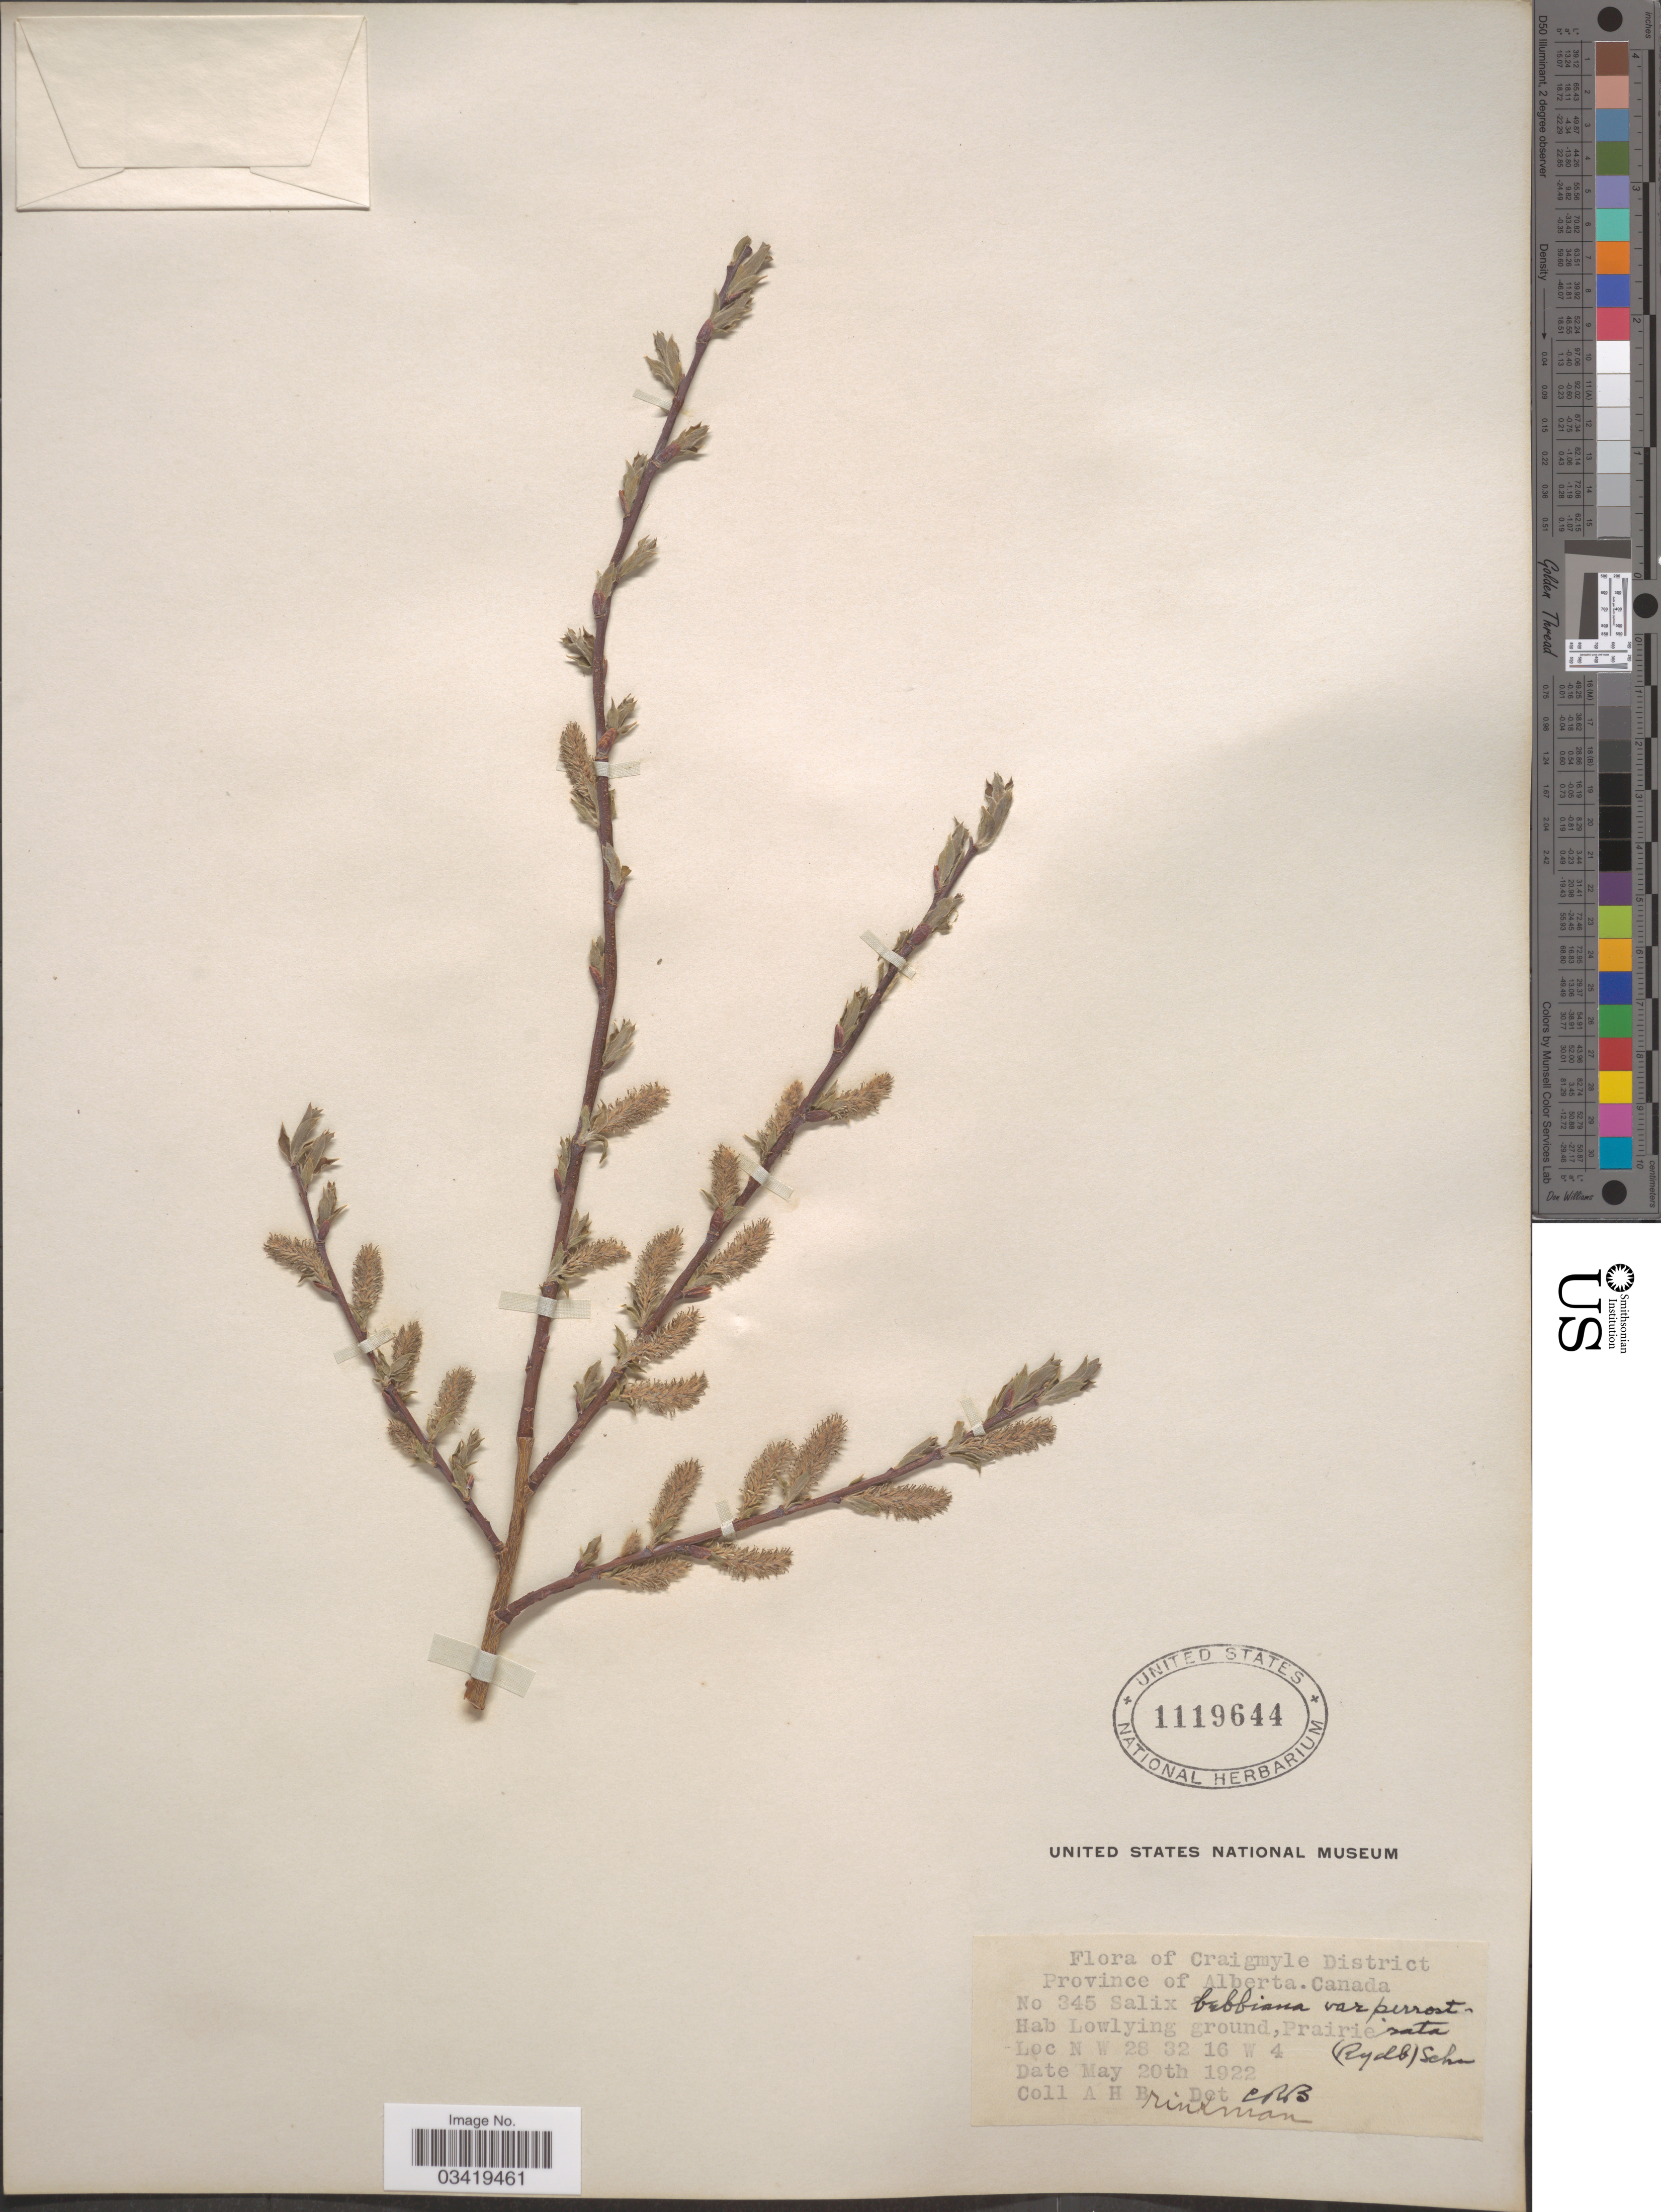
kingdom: Plantae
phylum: Tracheophyta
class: Magnoliopsida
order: Malpighiales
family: Salicaceae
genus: Salix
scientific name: Salix bebbiana var. perrostrata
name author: Sarg.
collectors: A. Brinkman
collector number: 345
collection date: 1922-05-20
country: Canada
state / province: Alberta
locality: Craigmyle District. Prairie.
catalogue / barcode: US 1119644